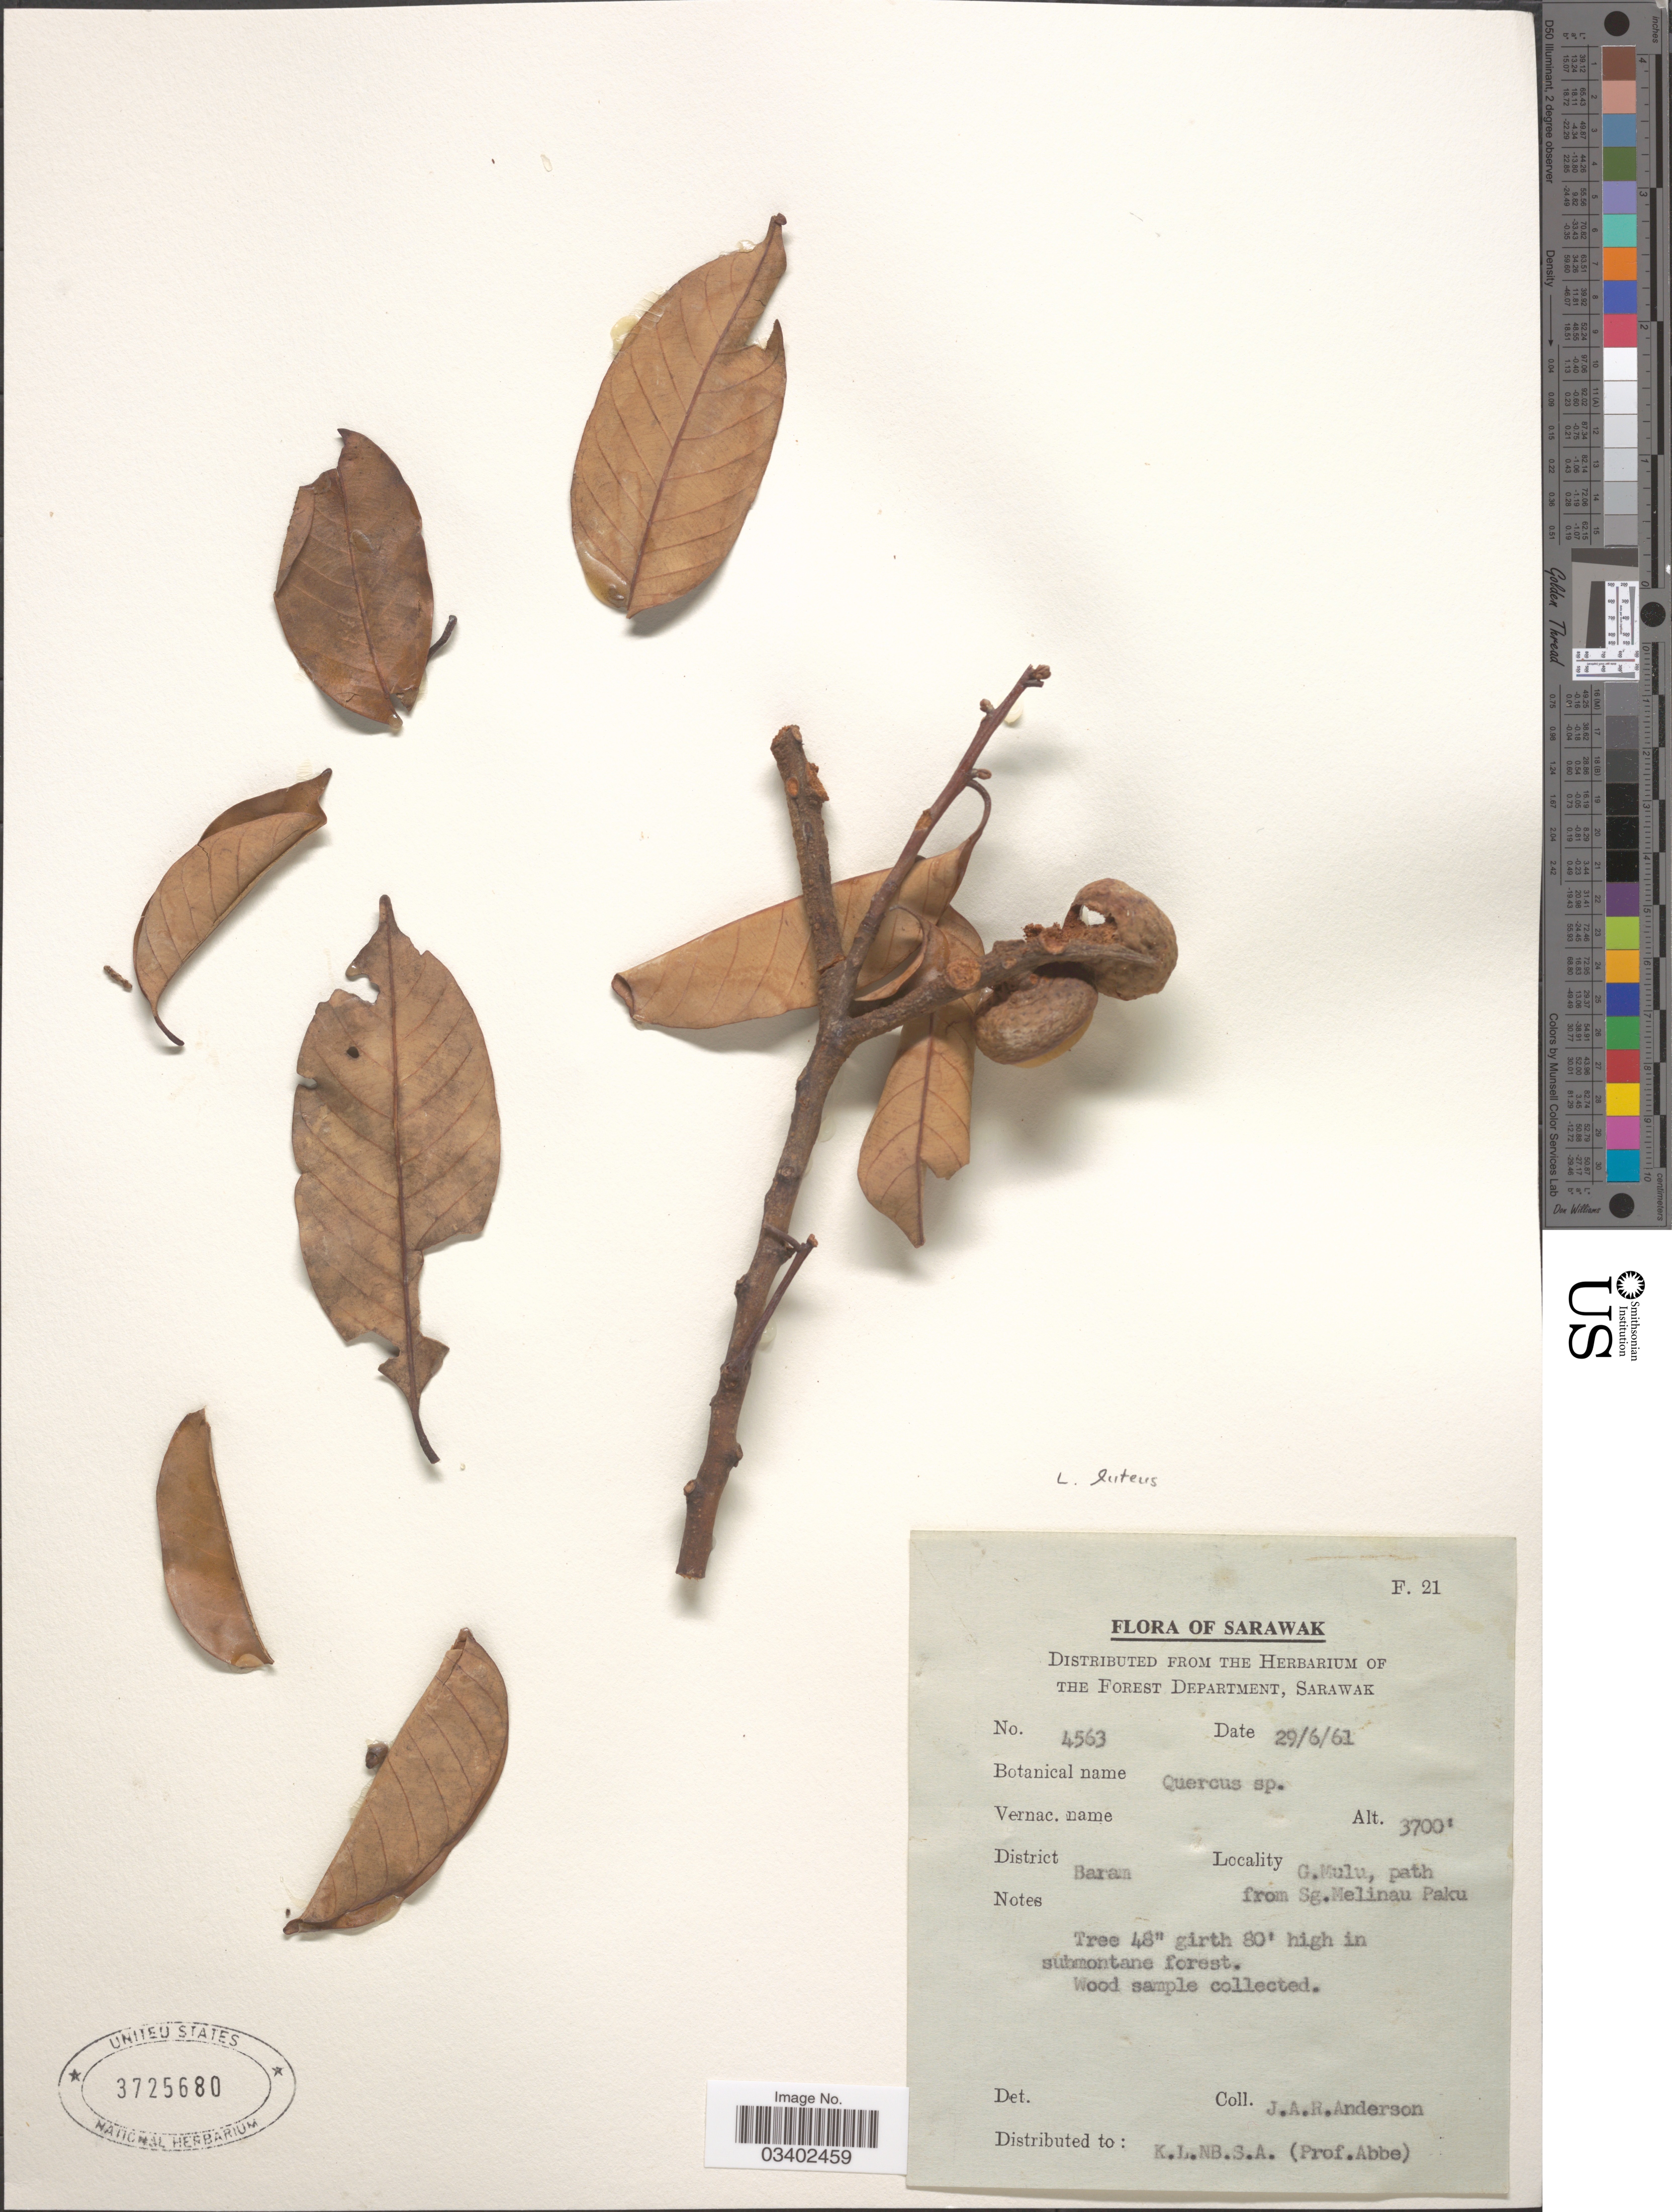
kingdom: Plantae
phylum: Tracheophyta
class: Magnoliopsida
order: Fagales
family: Fagaceae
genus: Lithocarpus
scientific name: Lithocarpus luteus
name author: Soepadmo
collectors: J. A. R. Anderson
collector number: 4563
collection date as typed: Transcribed d/m/y: 29/6/61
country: Malaysia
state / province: Sarawak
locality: District Baram. G.Mulu, path from Sg.Melinau Paku.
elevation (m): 1128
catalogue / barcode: US 3725680